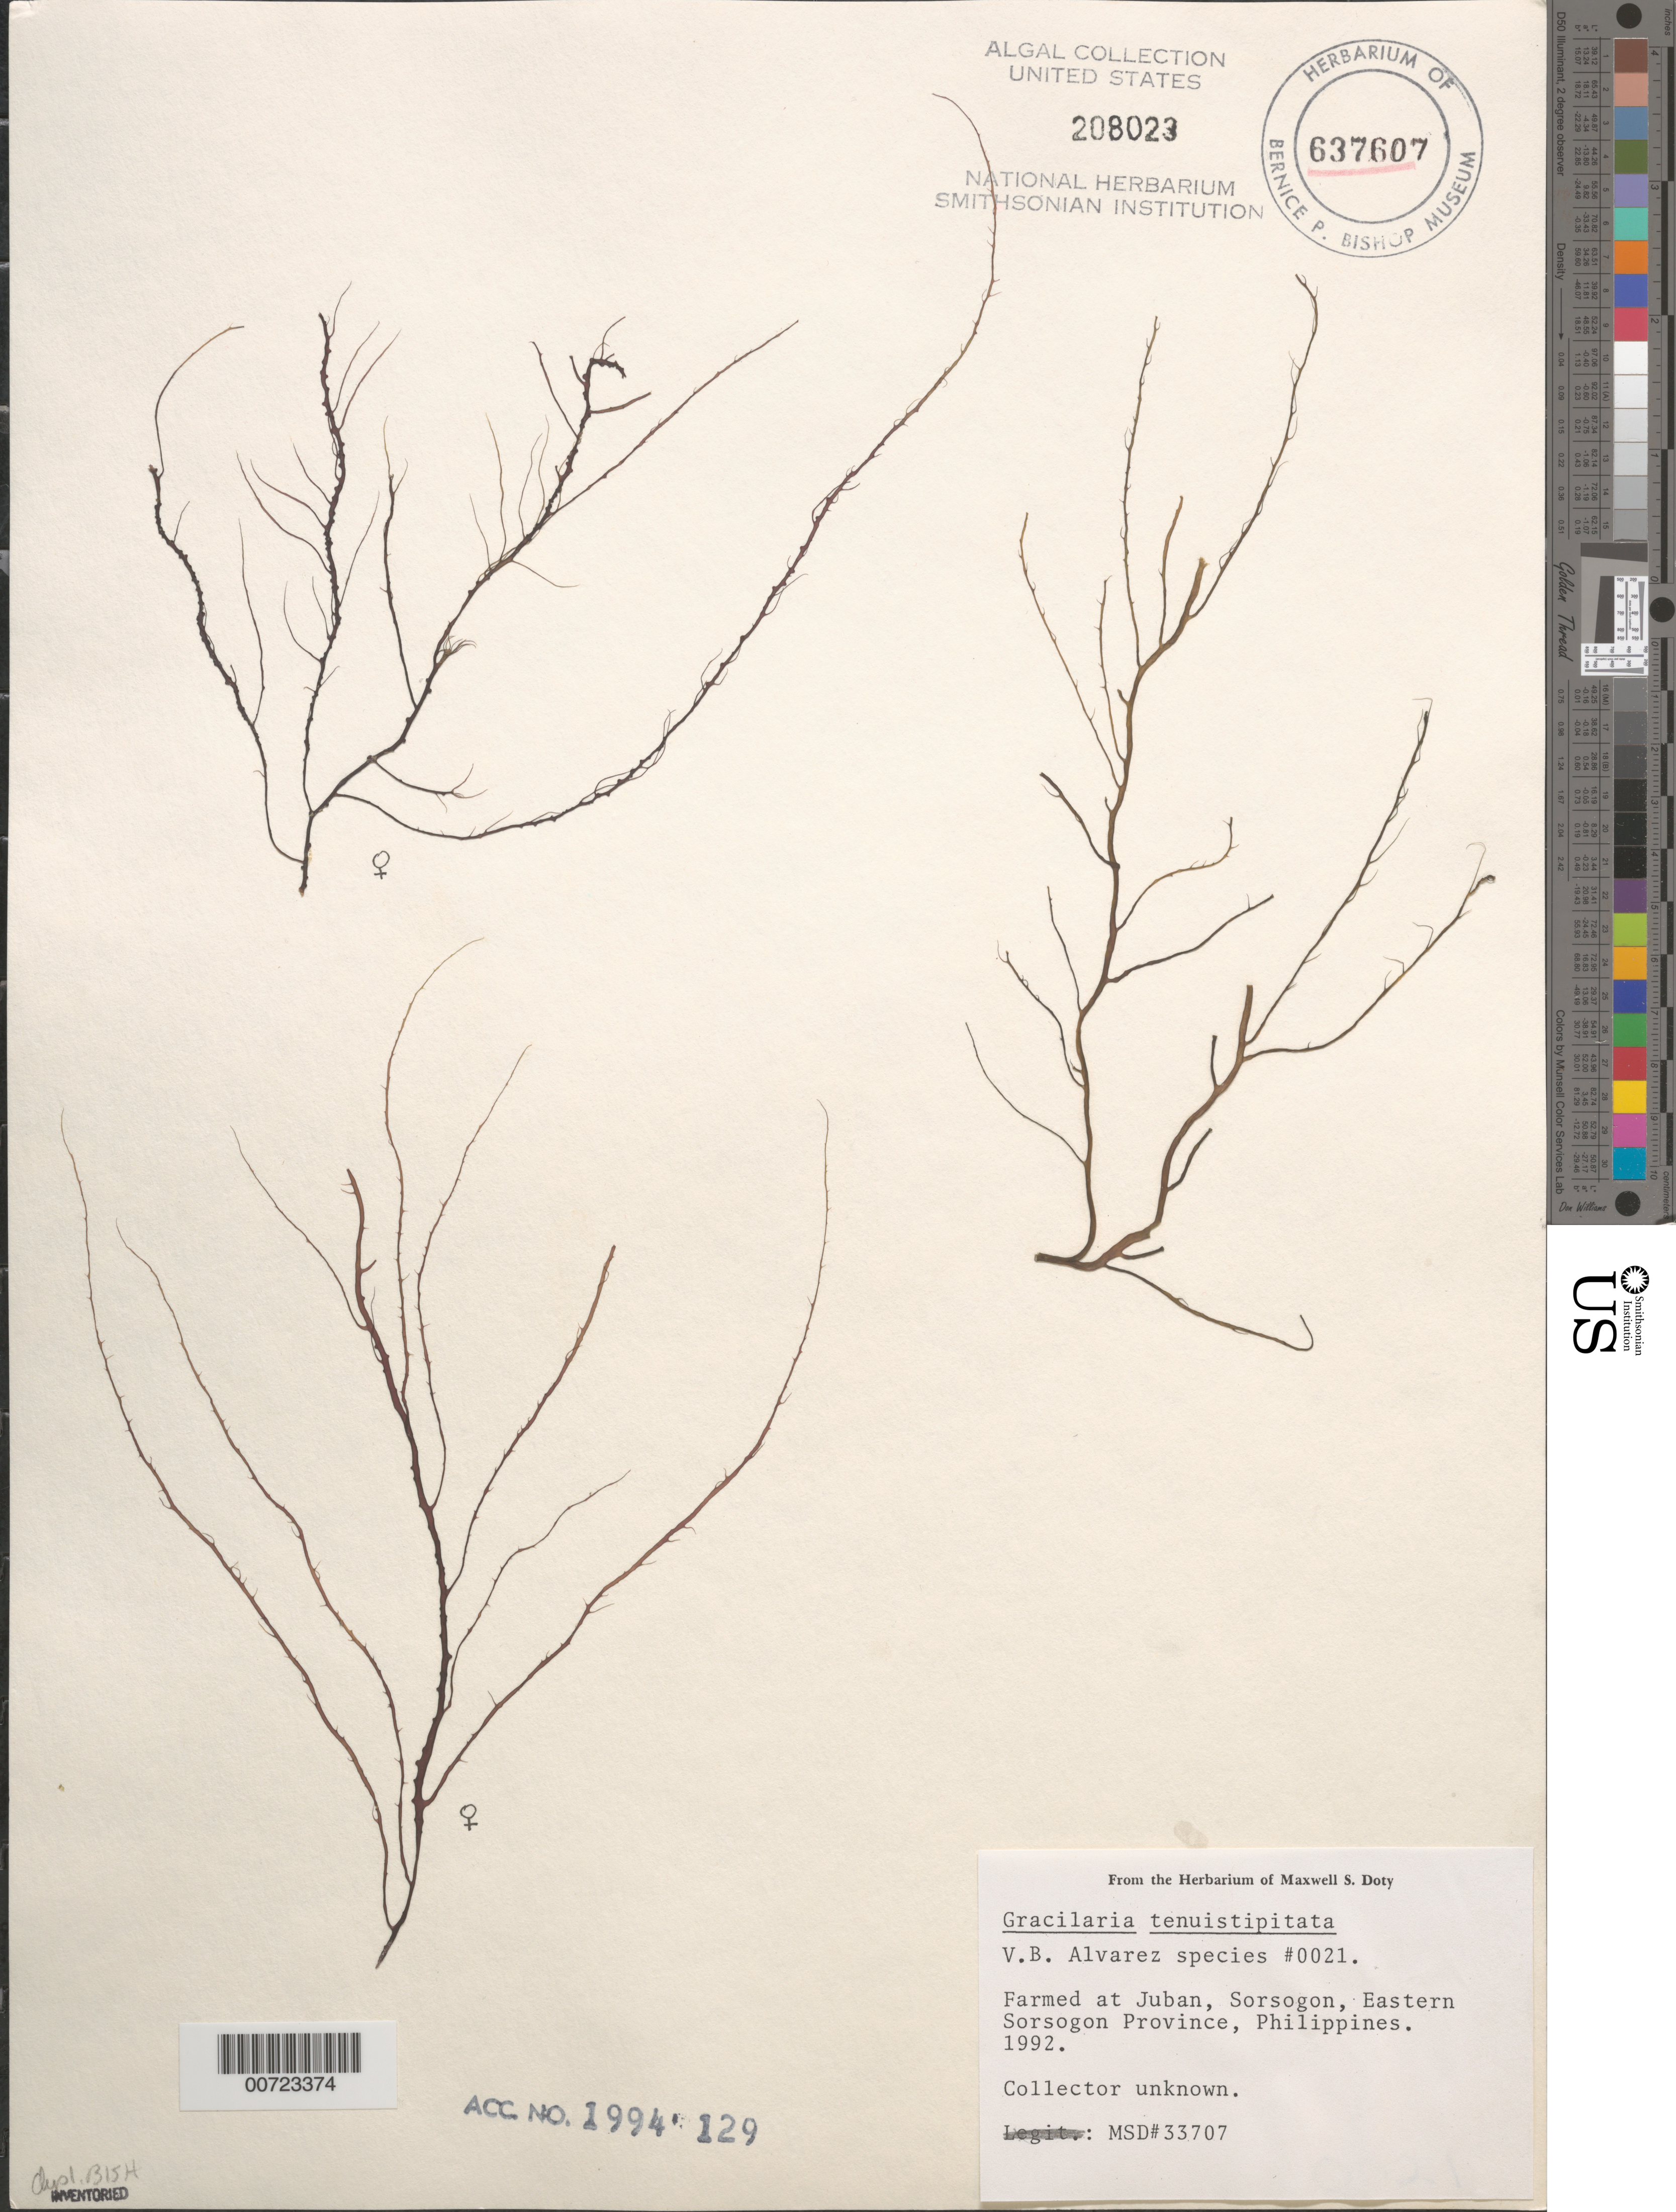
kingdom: Plantae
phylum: Rhodophyta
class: Florideophyceae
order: Gracilariales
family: Gracilariaceae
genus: Gracilaria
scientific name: Gracilaria tenuistipitata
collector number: MSD 33707 & Alvarez 0021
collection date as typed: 1992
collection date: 1992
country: Philippines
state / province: Bicol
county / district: Sorsogon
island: Luzon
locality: Juban, Sorsogon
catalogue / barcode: US 208023